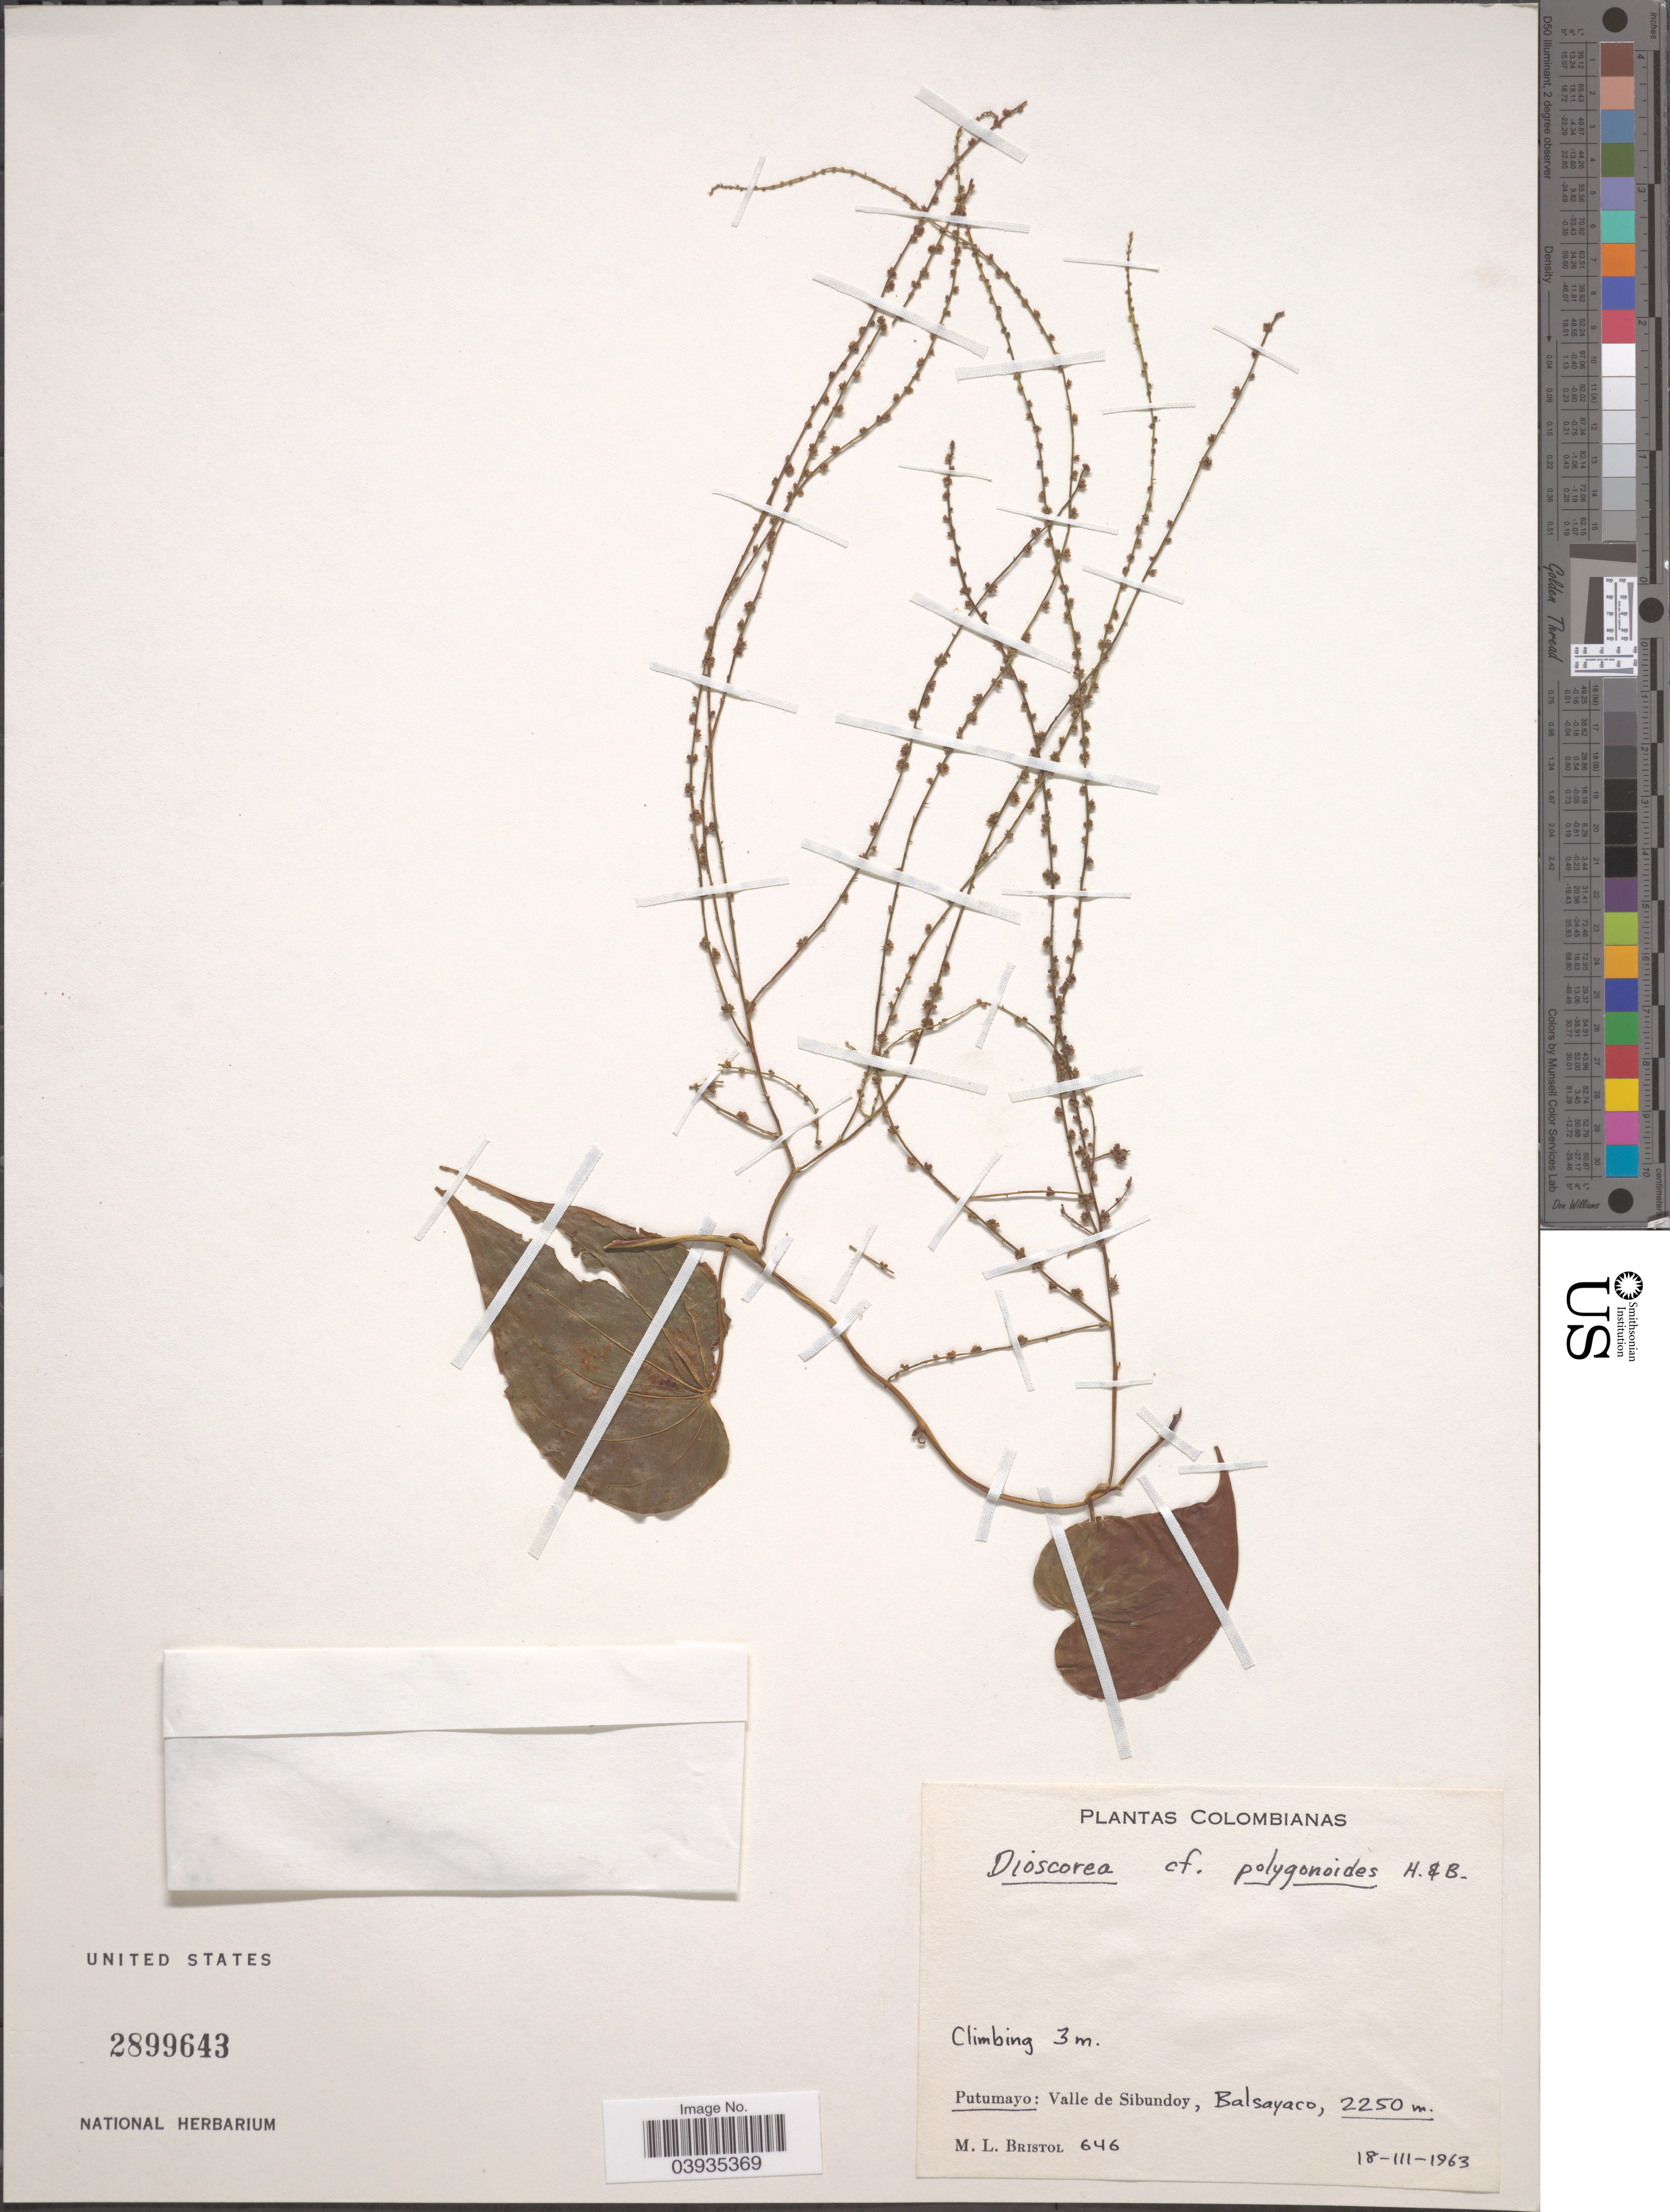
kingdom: Plantae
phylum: Tracheophyta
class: Liliopsida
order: Dioscoreales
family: Dioscoreaceae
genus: Dioscorea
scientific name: Dioscorea polygonoides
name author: Humb. & Bonpl. ex Willd.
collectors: M. L. Bristol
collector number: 646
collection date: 1963-03-18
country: Colombia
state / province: Putumayo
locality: Valle de Sibundoy, Balsayaco.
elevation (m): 2250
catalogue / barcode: US 2899643